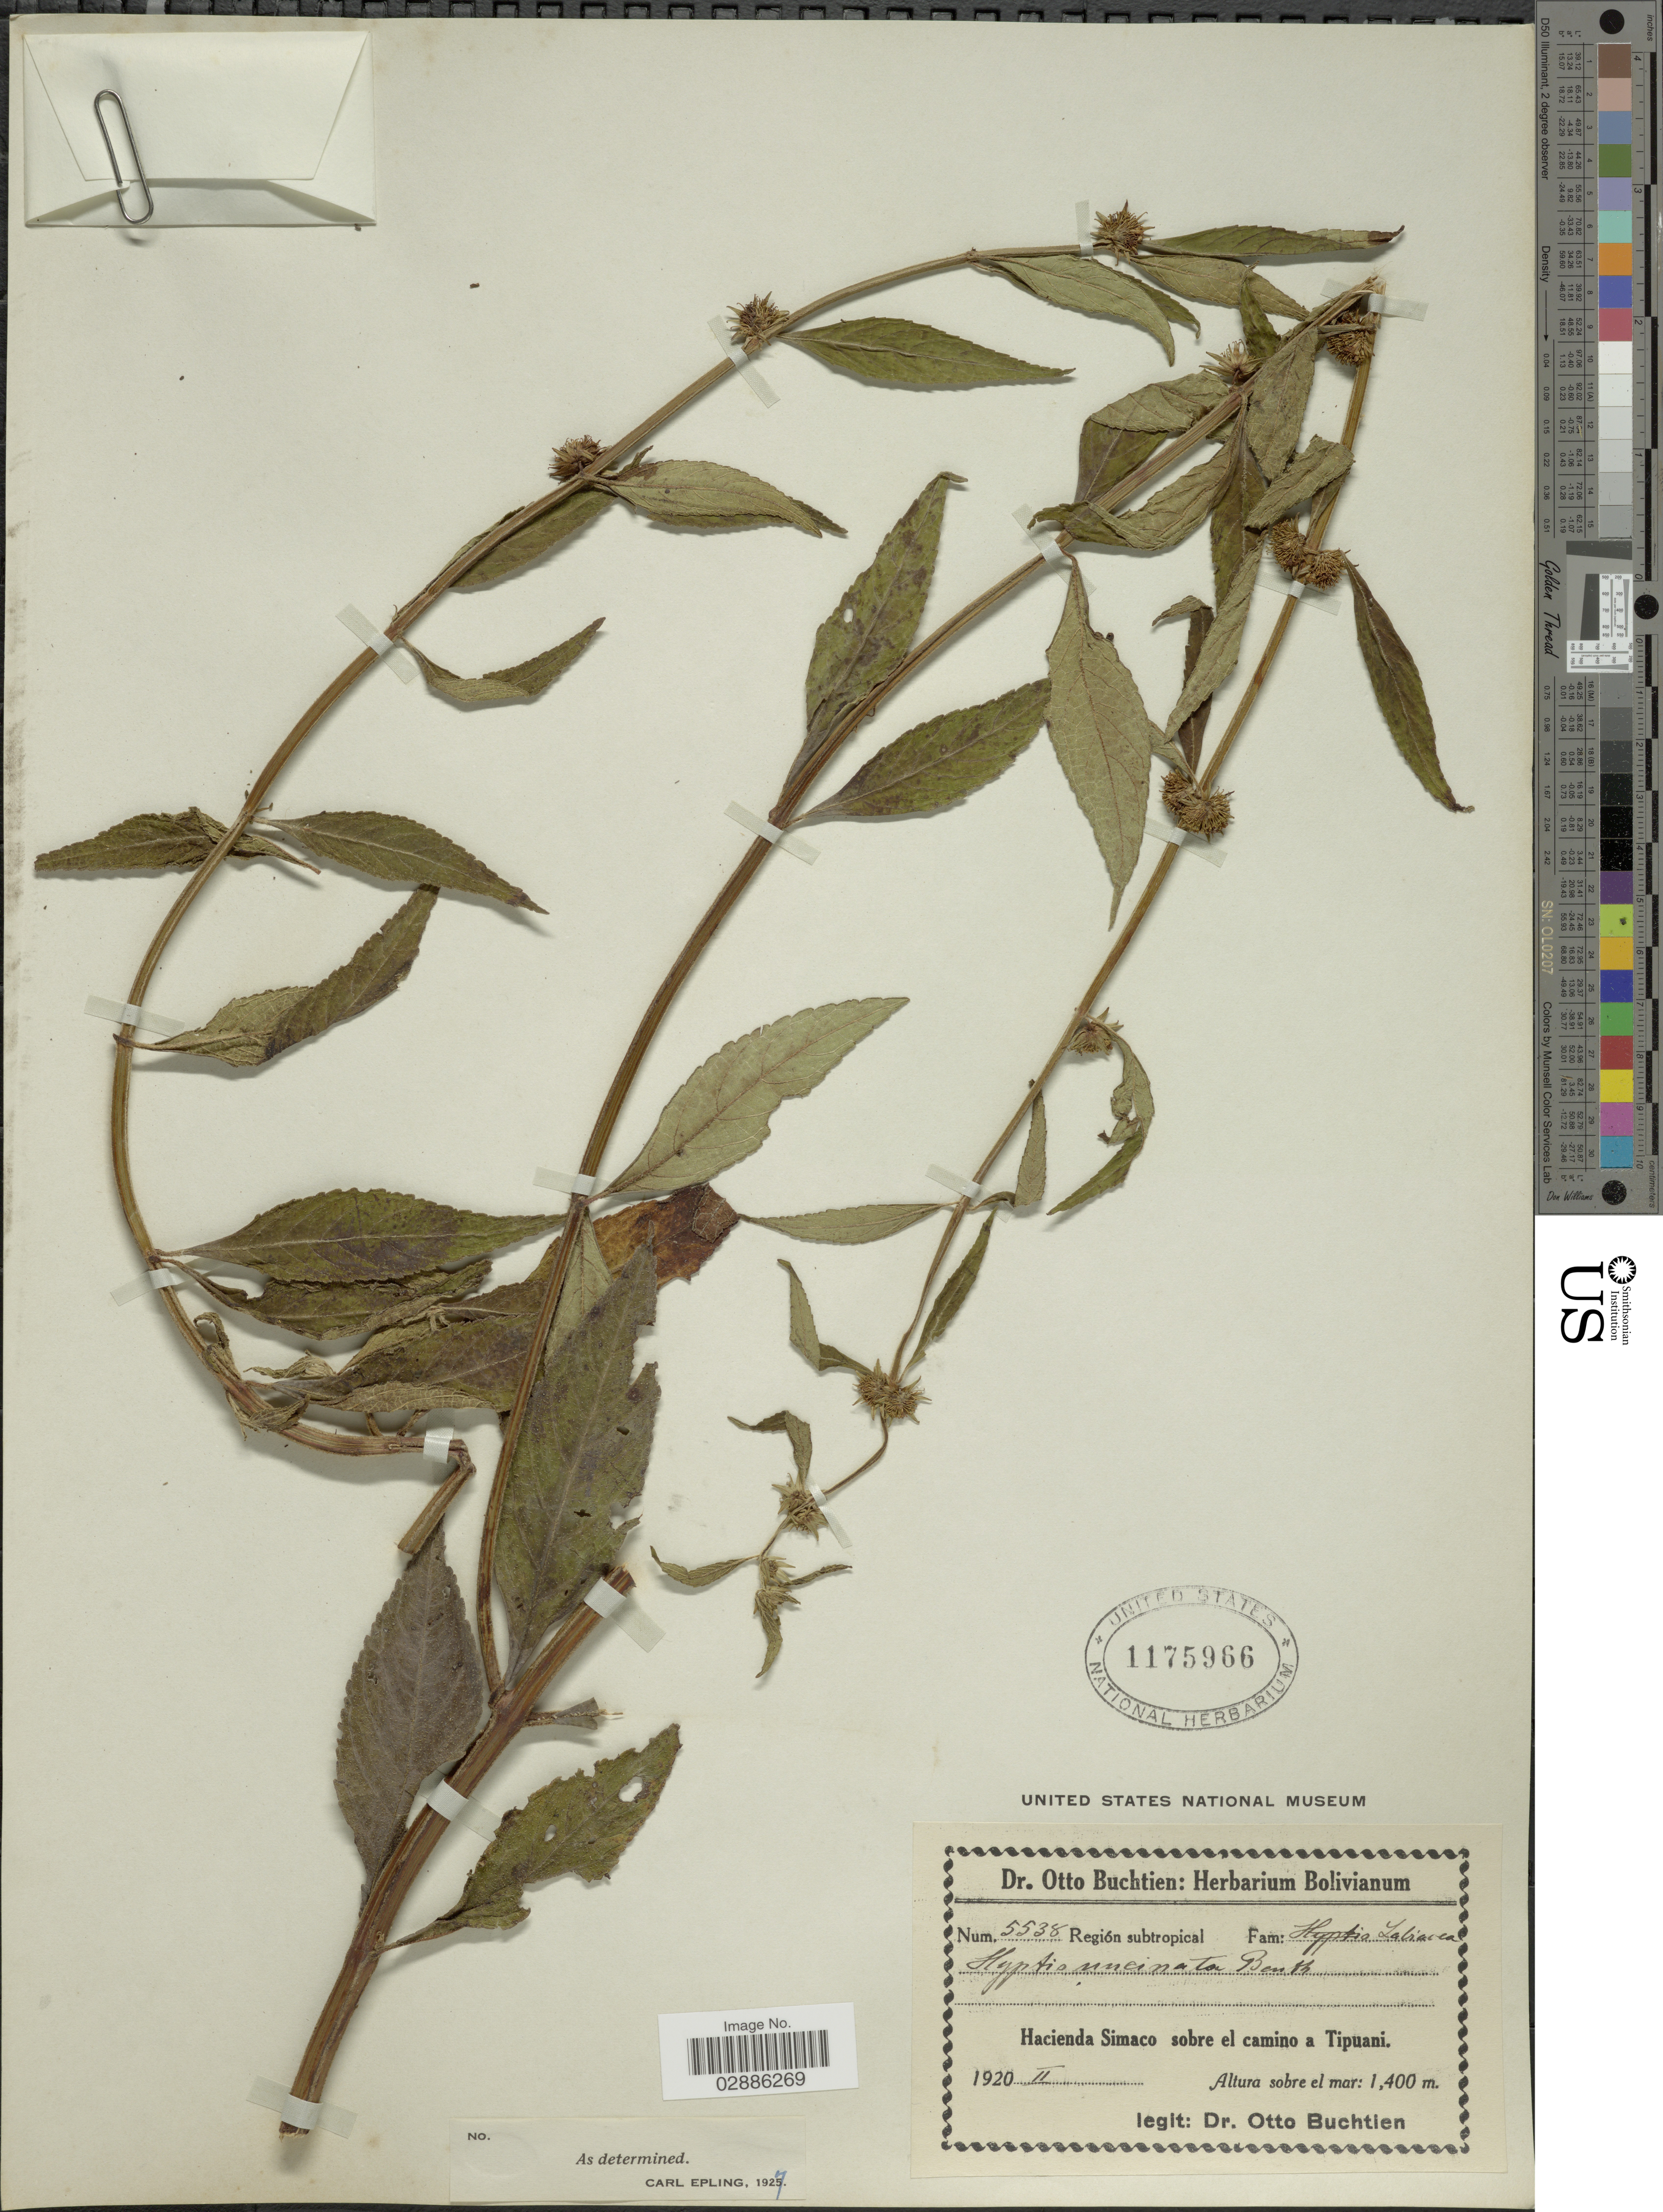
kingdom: Plantae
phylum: Tracheophyta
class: Magnoliopsida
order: Lamiales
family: Lamiaceae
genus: Hyptis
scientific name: Hyptis uncinata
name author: Benth.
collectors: O. Buchtien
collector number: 5538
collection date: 1920-02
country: Bolivia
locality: Hacienda Simaco sobre el camino a Tipuani. Región subtropical.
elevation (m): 1400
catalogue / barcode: US 1175966